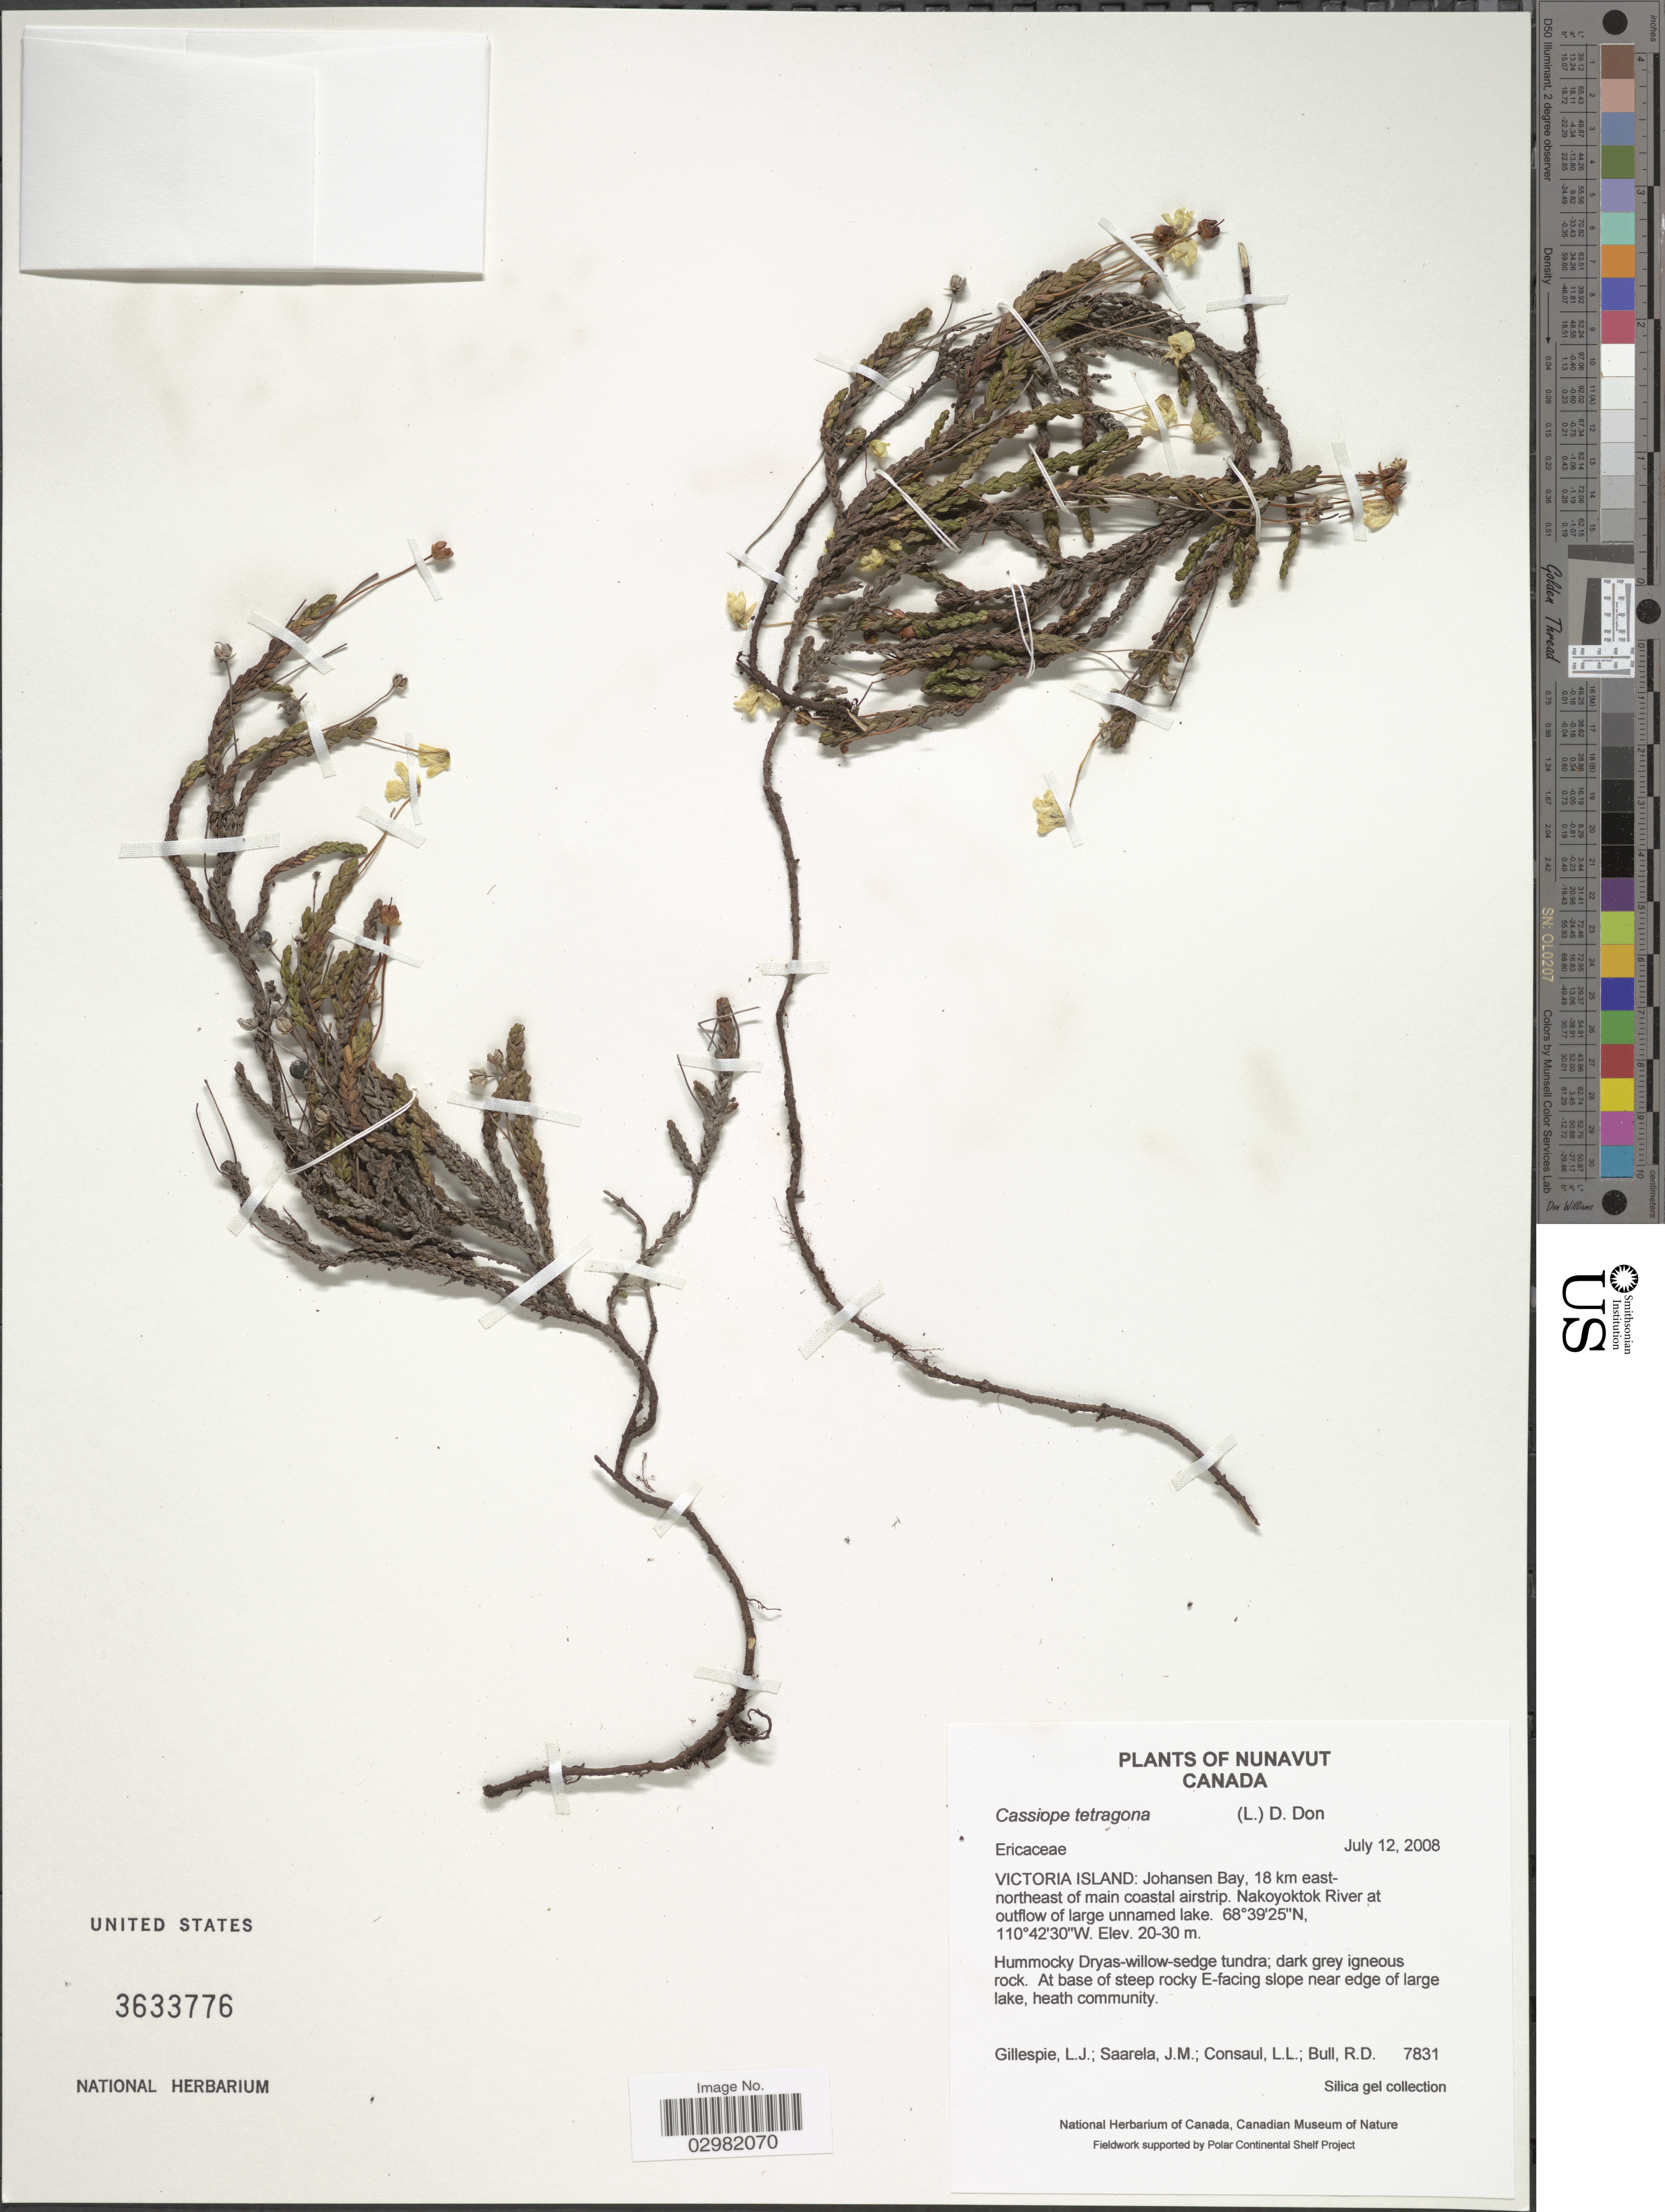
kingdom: Plantae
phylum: Tracheophyta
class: Magnoliopsida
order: Ericales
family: Ericaceae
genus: Cassiope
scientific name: Cassiope tetragona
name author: (L.) D. Don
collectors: L. Gillespie, J. Saarela, L. Consaul & R. Bull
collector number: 7831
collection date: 2008-07-12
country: Canada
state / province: Nunavut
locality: Victoria Island: Johansen Bay, 18 km east-northeast of main coastal airstrip. Nakoyoktok River at outflow of large unnamed lake.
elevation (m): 20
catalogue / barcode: US 3633776